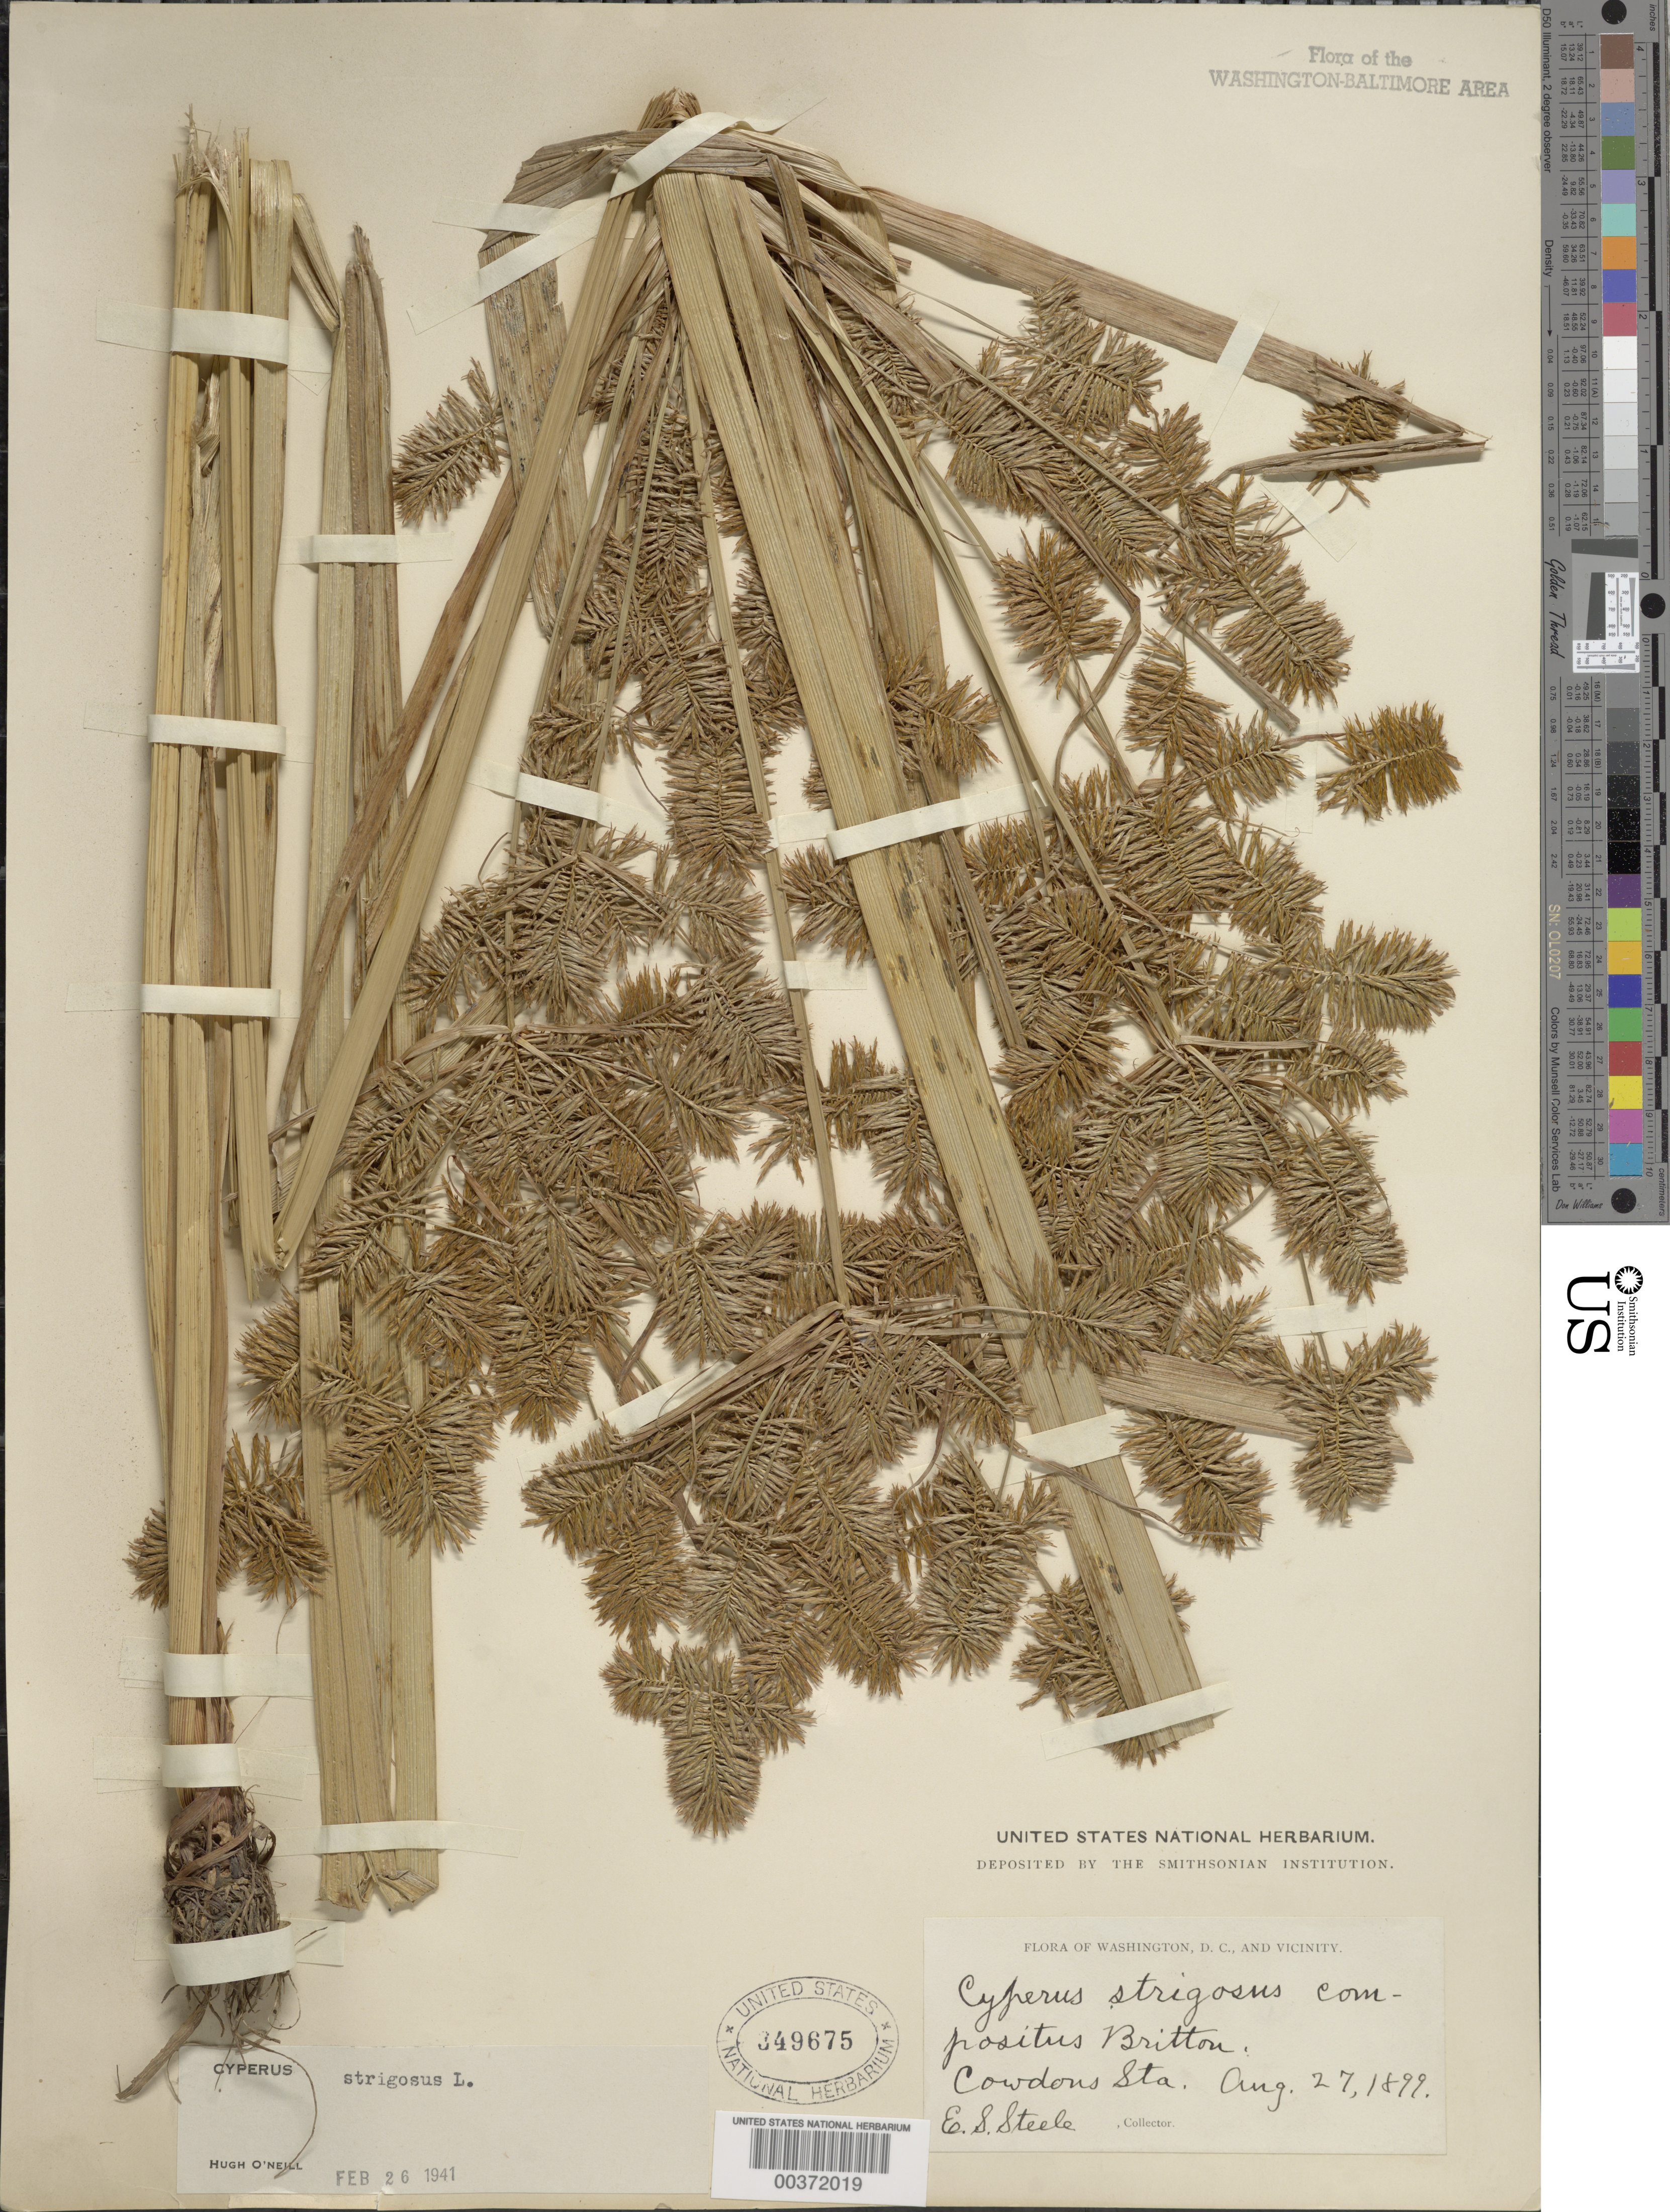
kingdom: Plantae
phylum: Tracheophyta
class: Liliopsida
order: Poales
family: Cyperaceae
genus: Cyperus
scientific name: Cyperus strigosus L.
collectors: E. Steele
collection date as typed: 27 Aug 1899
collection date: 1899-08-27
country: United States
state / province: Virginia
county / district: Arlington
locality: Cowdons Station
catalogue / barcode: US 349675